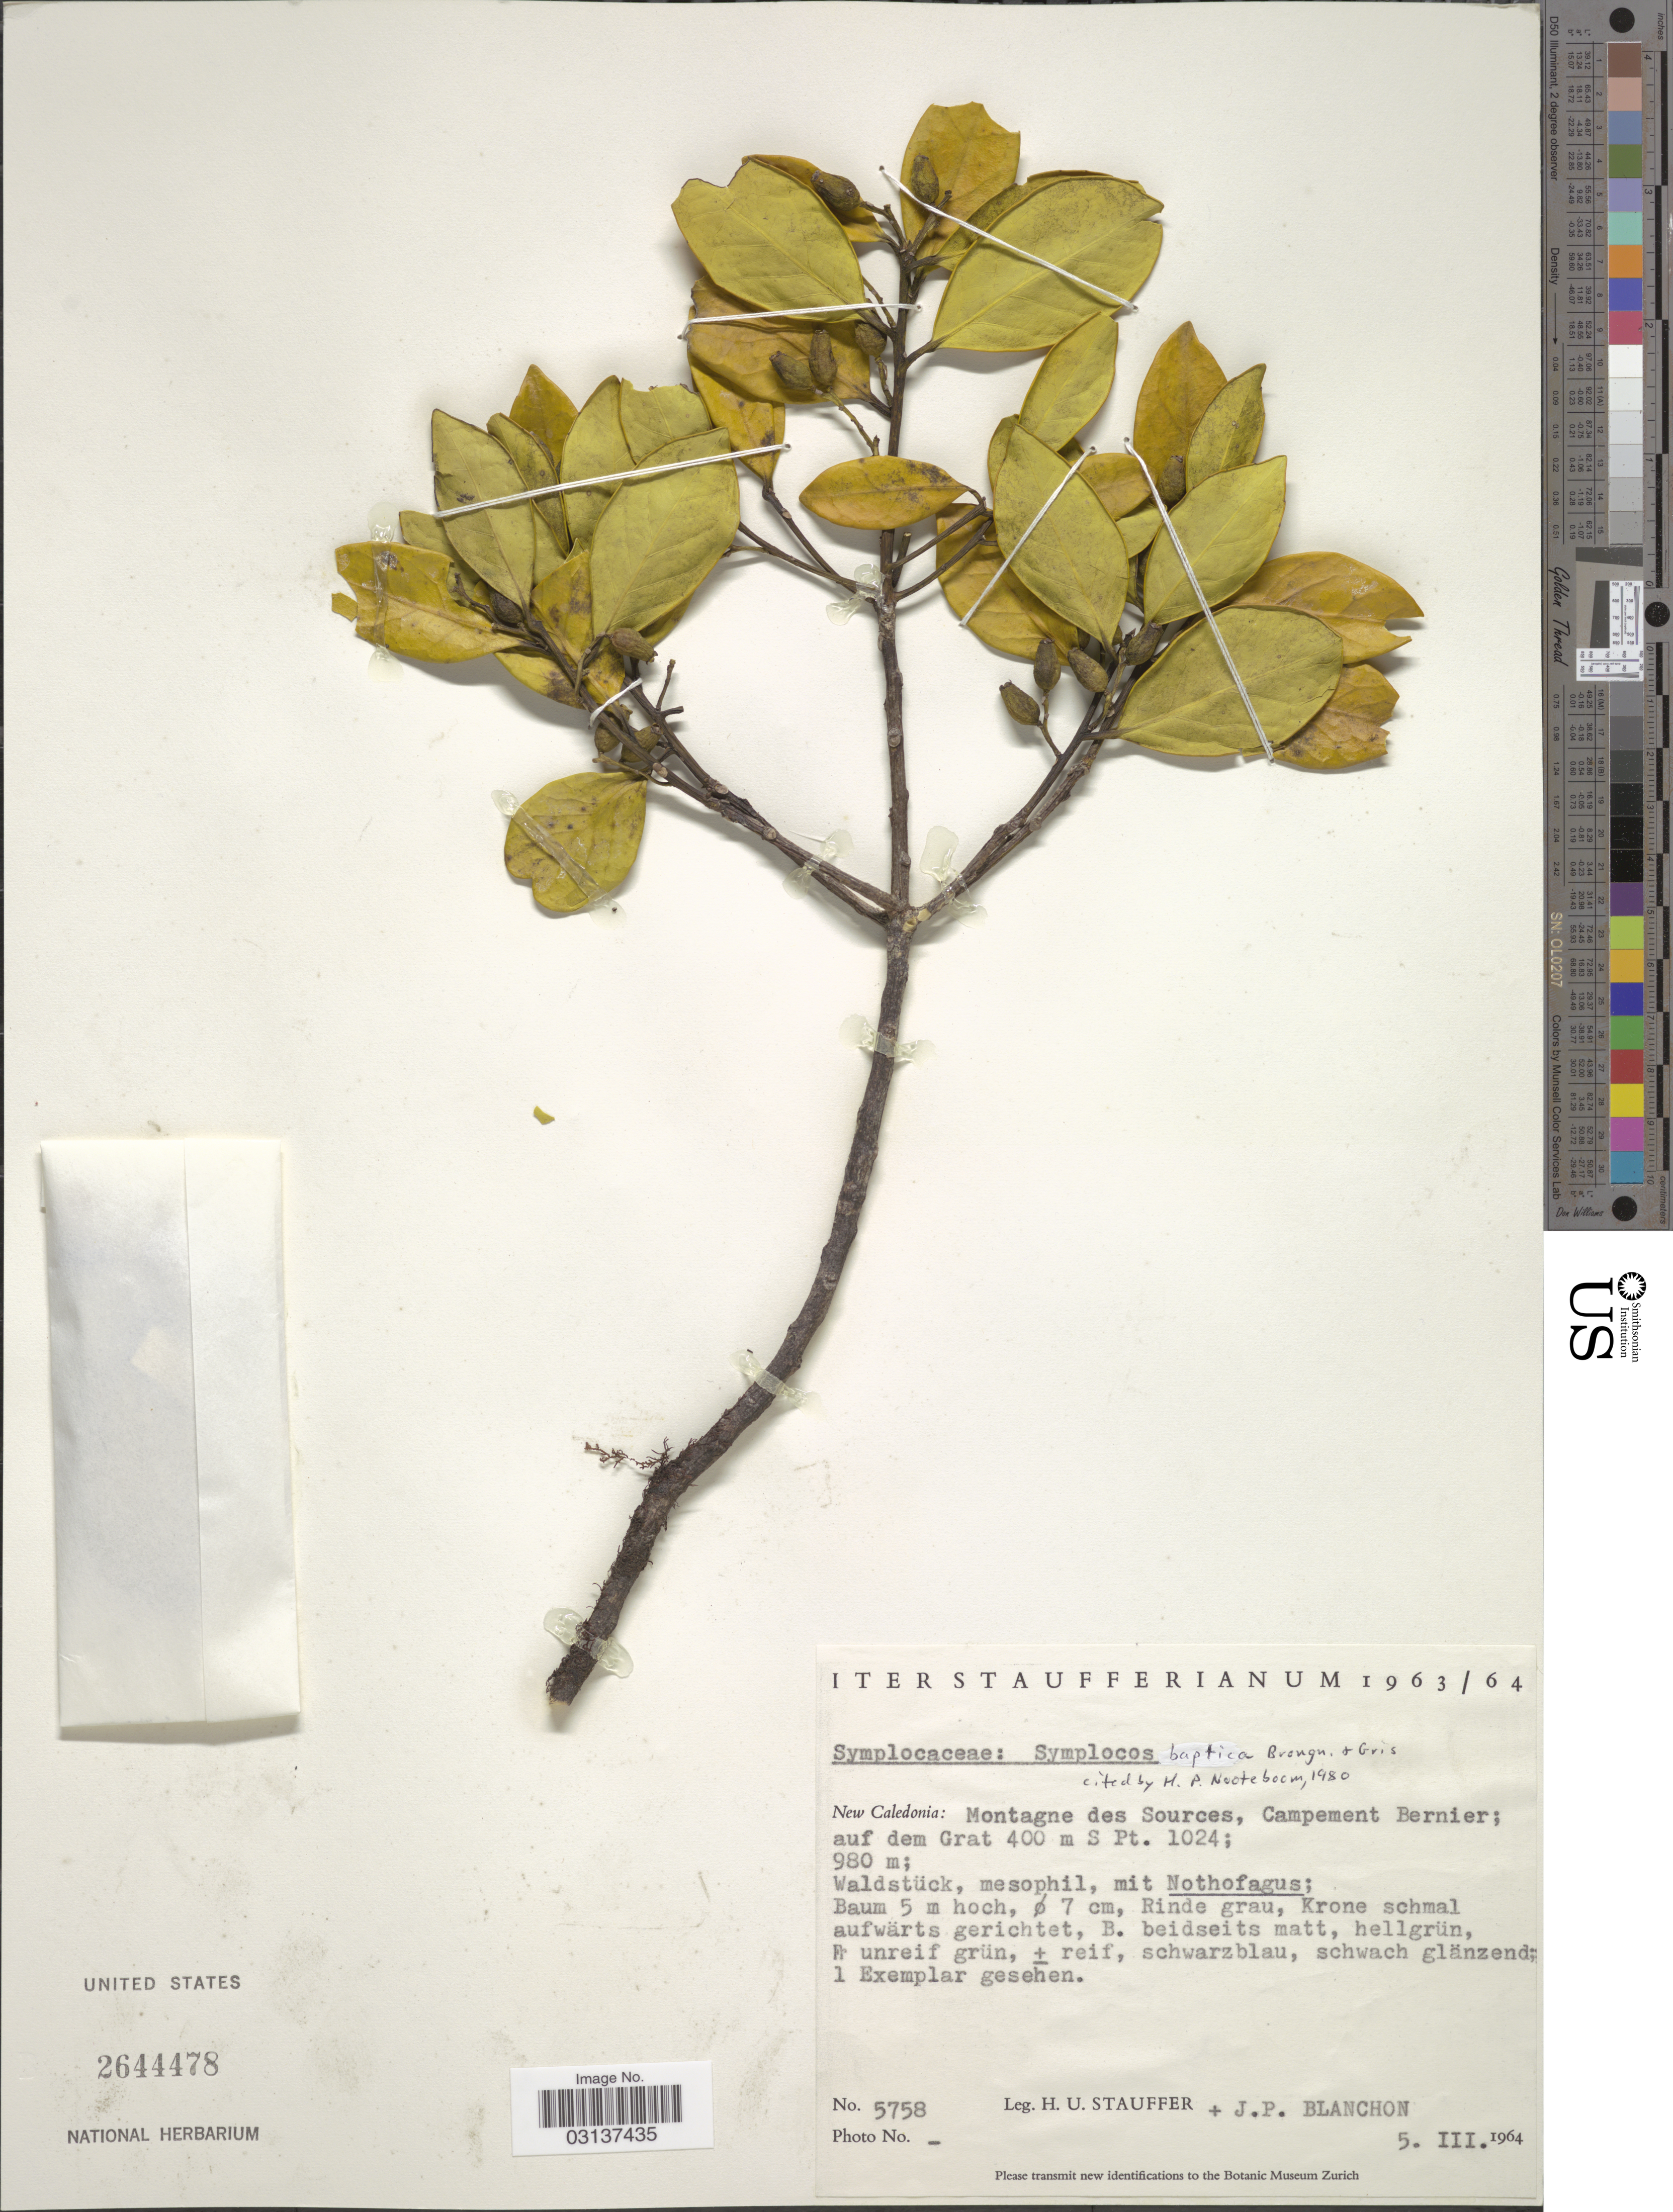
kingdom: Plantae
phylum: Tracheophyta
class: Magnoliopsida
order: Ericales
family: Symplocaceae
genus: Symplocos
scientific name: Symplocos baptica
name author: Brongn. & Gris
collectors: H. U. Stauffer & J. Blanchon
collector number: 5758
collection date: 1964-03-05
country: New Caledonia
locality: New Caledonia: Montagne des Sources, Campement Bernier; auf dem Grat 400 m S Pt. 1024.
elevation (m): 980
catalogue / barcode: US 2644478